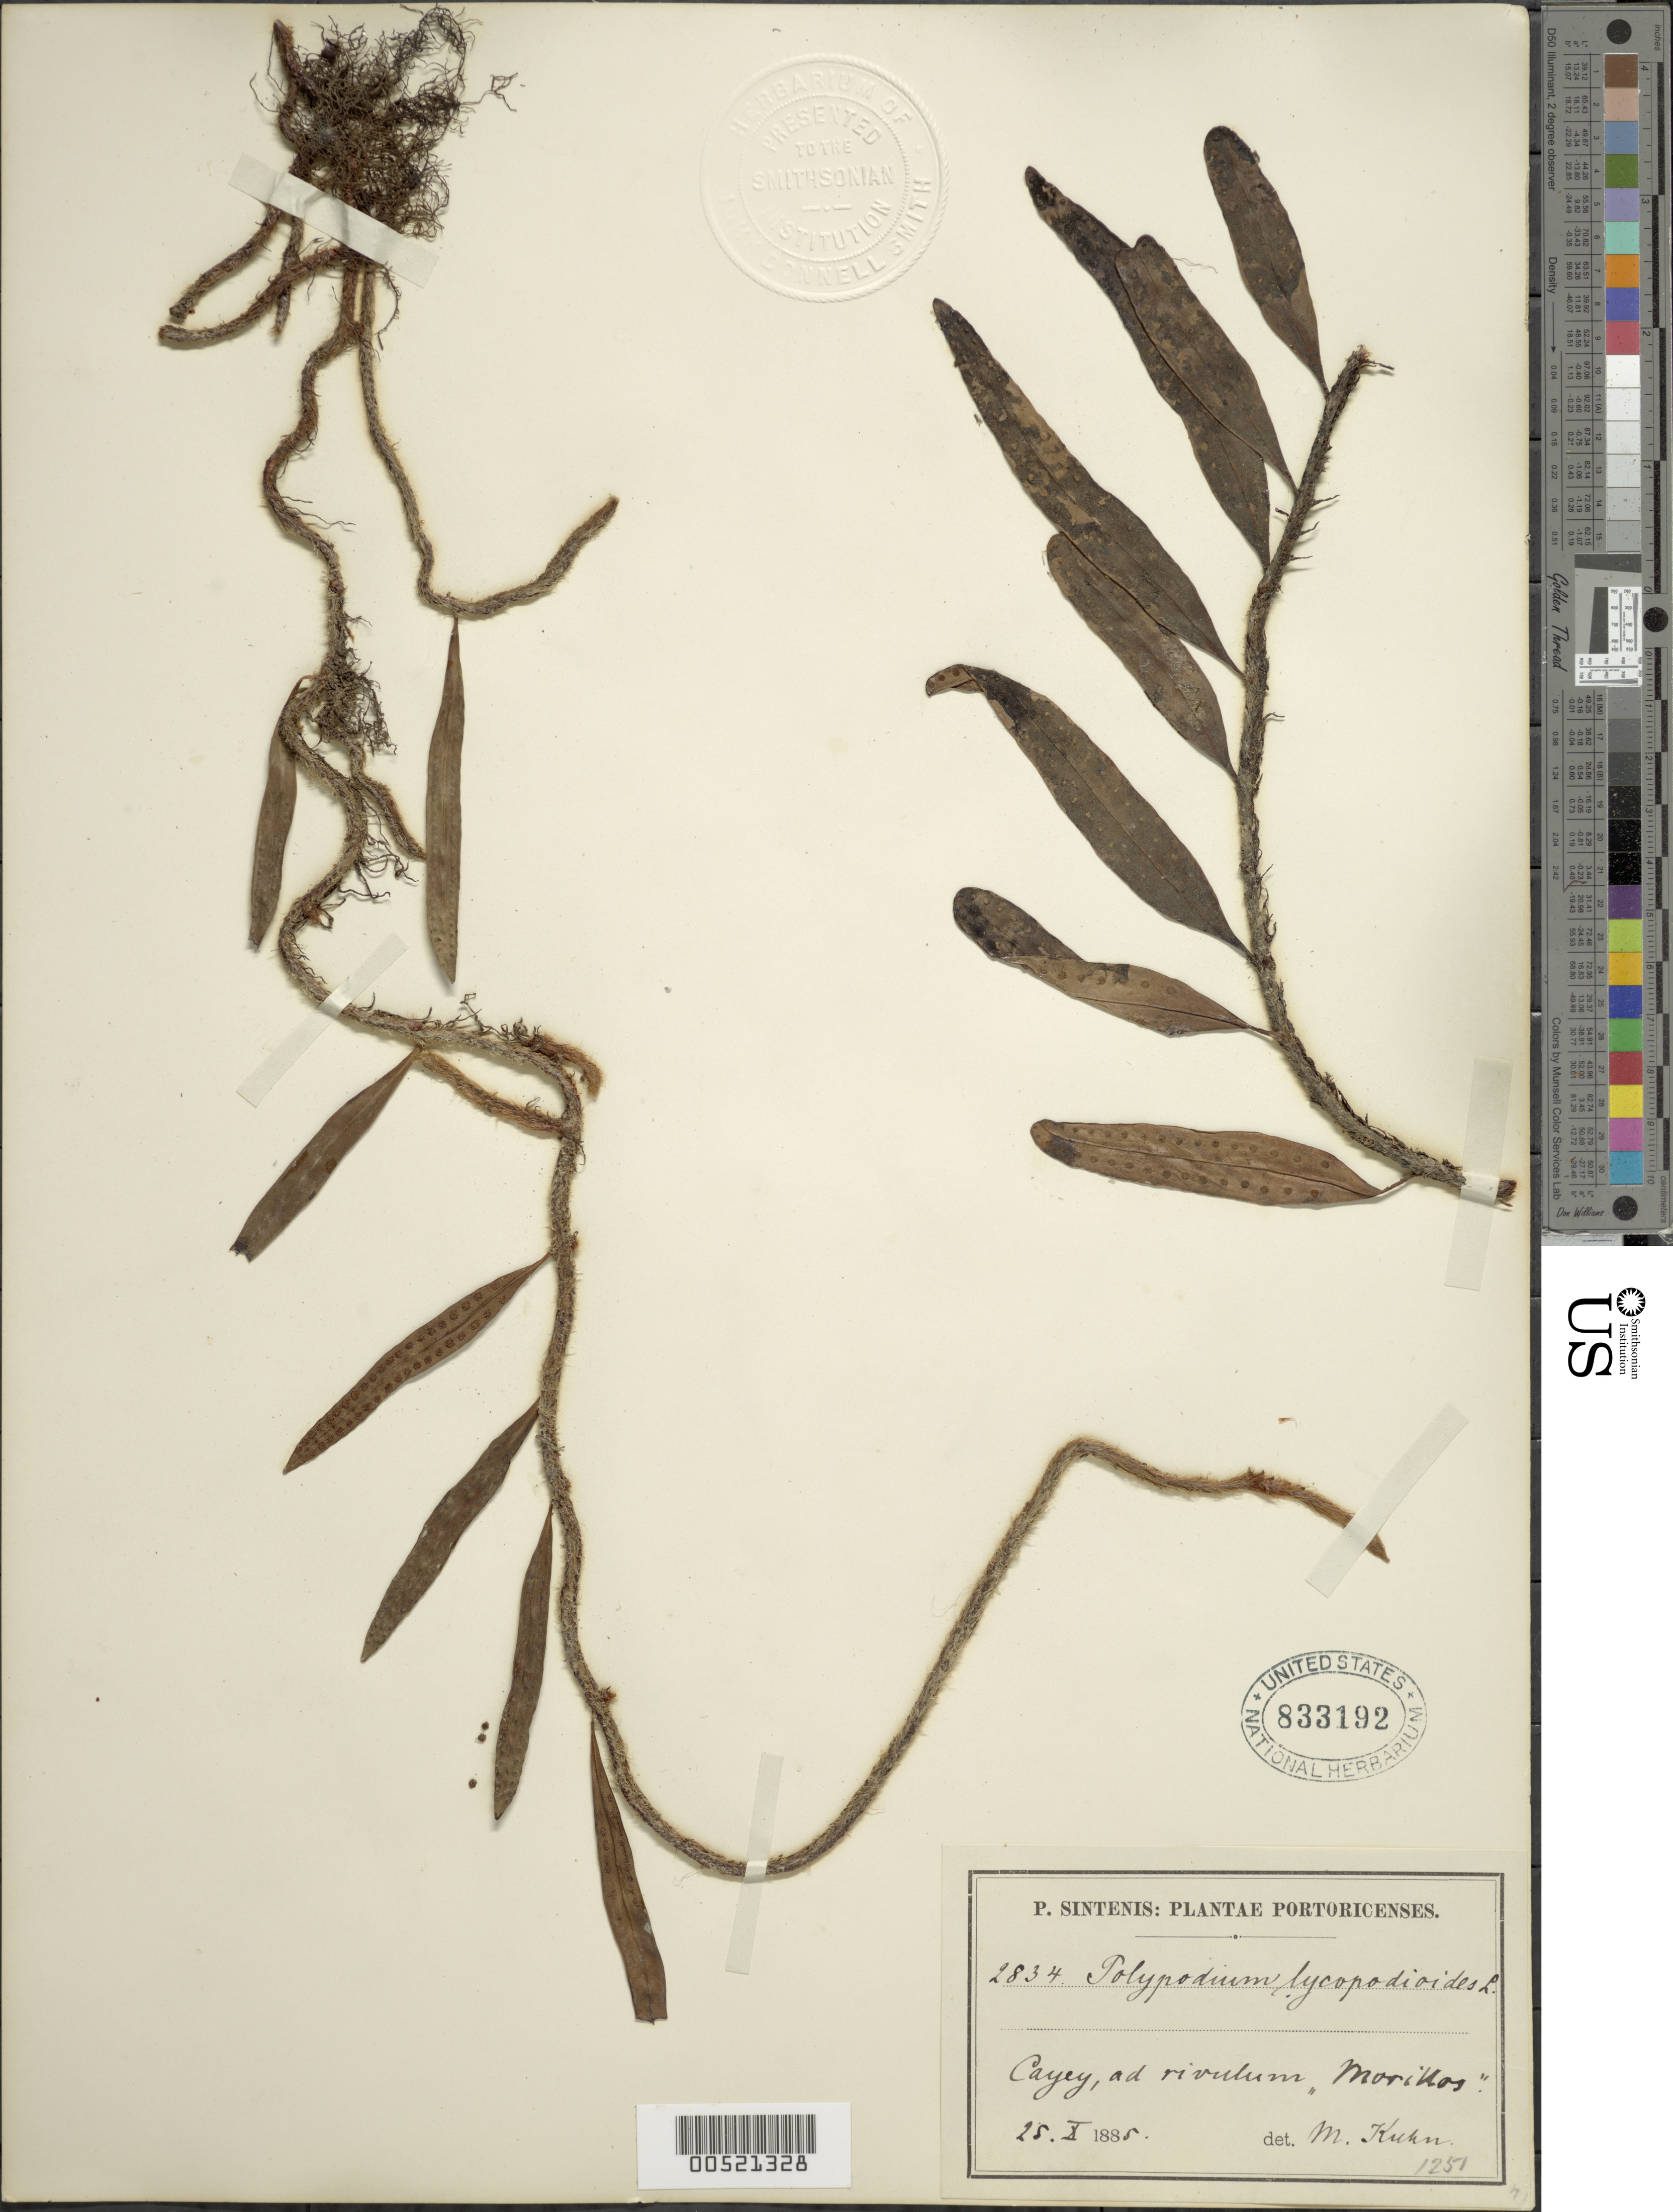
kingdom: Plantae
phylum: Tracheophyta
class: Polypodiopsida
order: Polypodiales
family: Polypodiaceae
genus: Microgramma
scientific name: Microgramma lycopodioides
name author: (L.) Copel.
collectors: P. Sintenis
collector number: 2834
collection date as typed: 25 Oct 1885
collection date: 1885-10-25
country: Puerto Rico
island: Greater Antilles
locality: Cayey, along Morillos creek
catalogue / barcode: US 833192